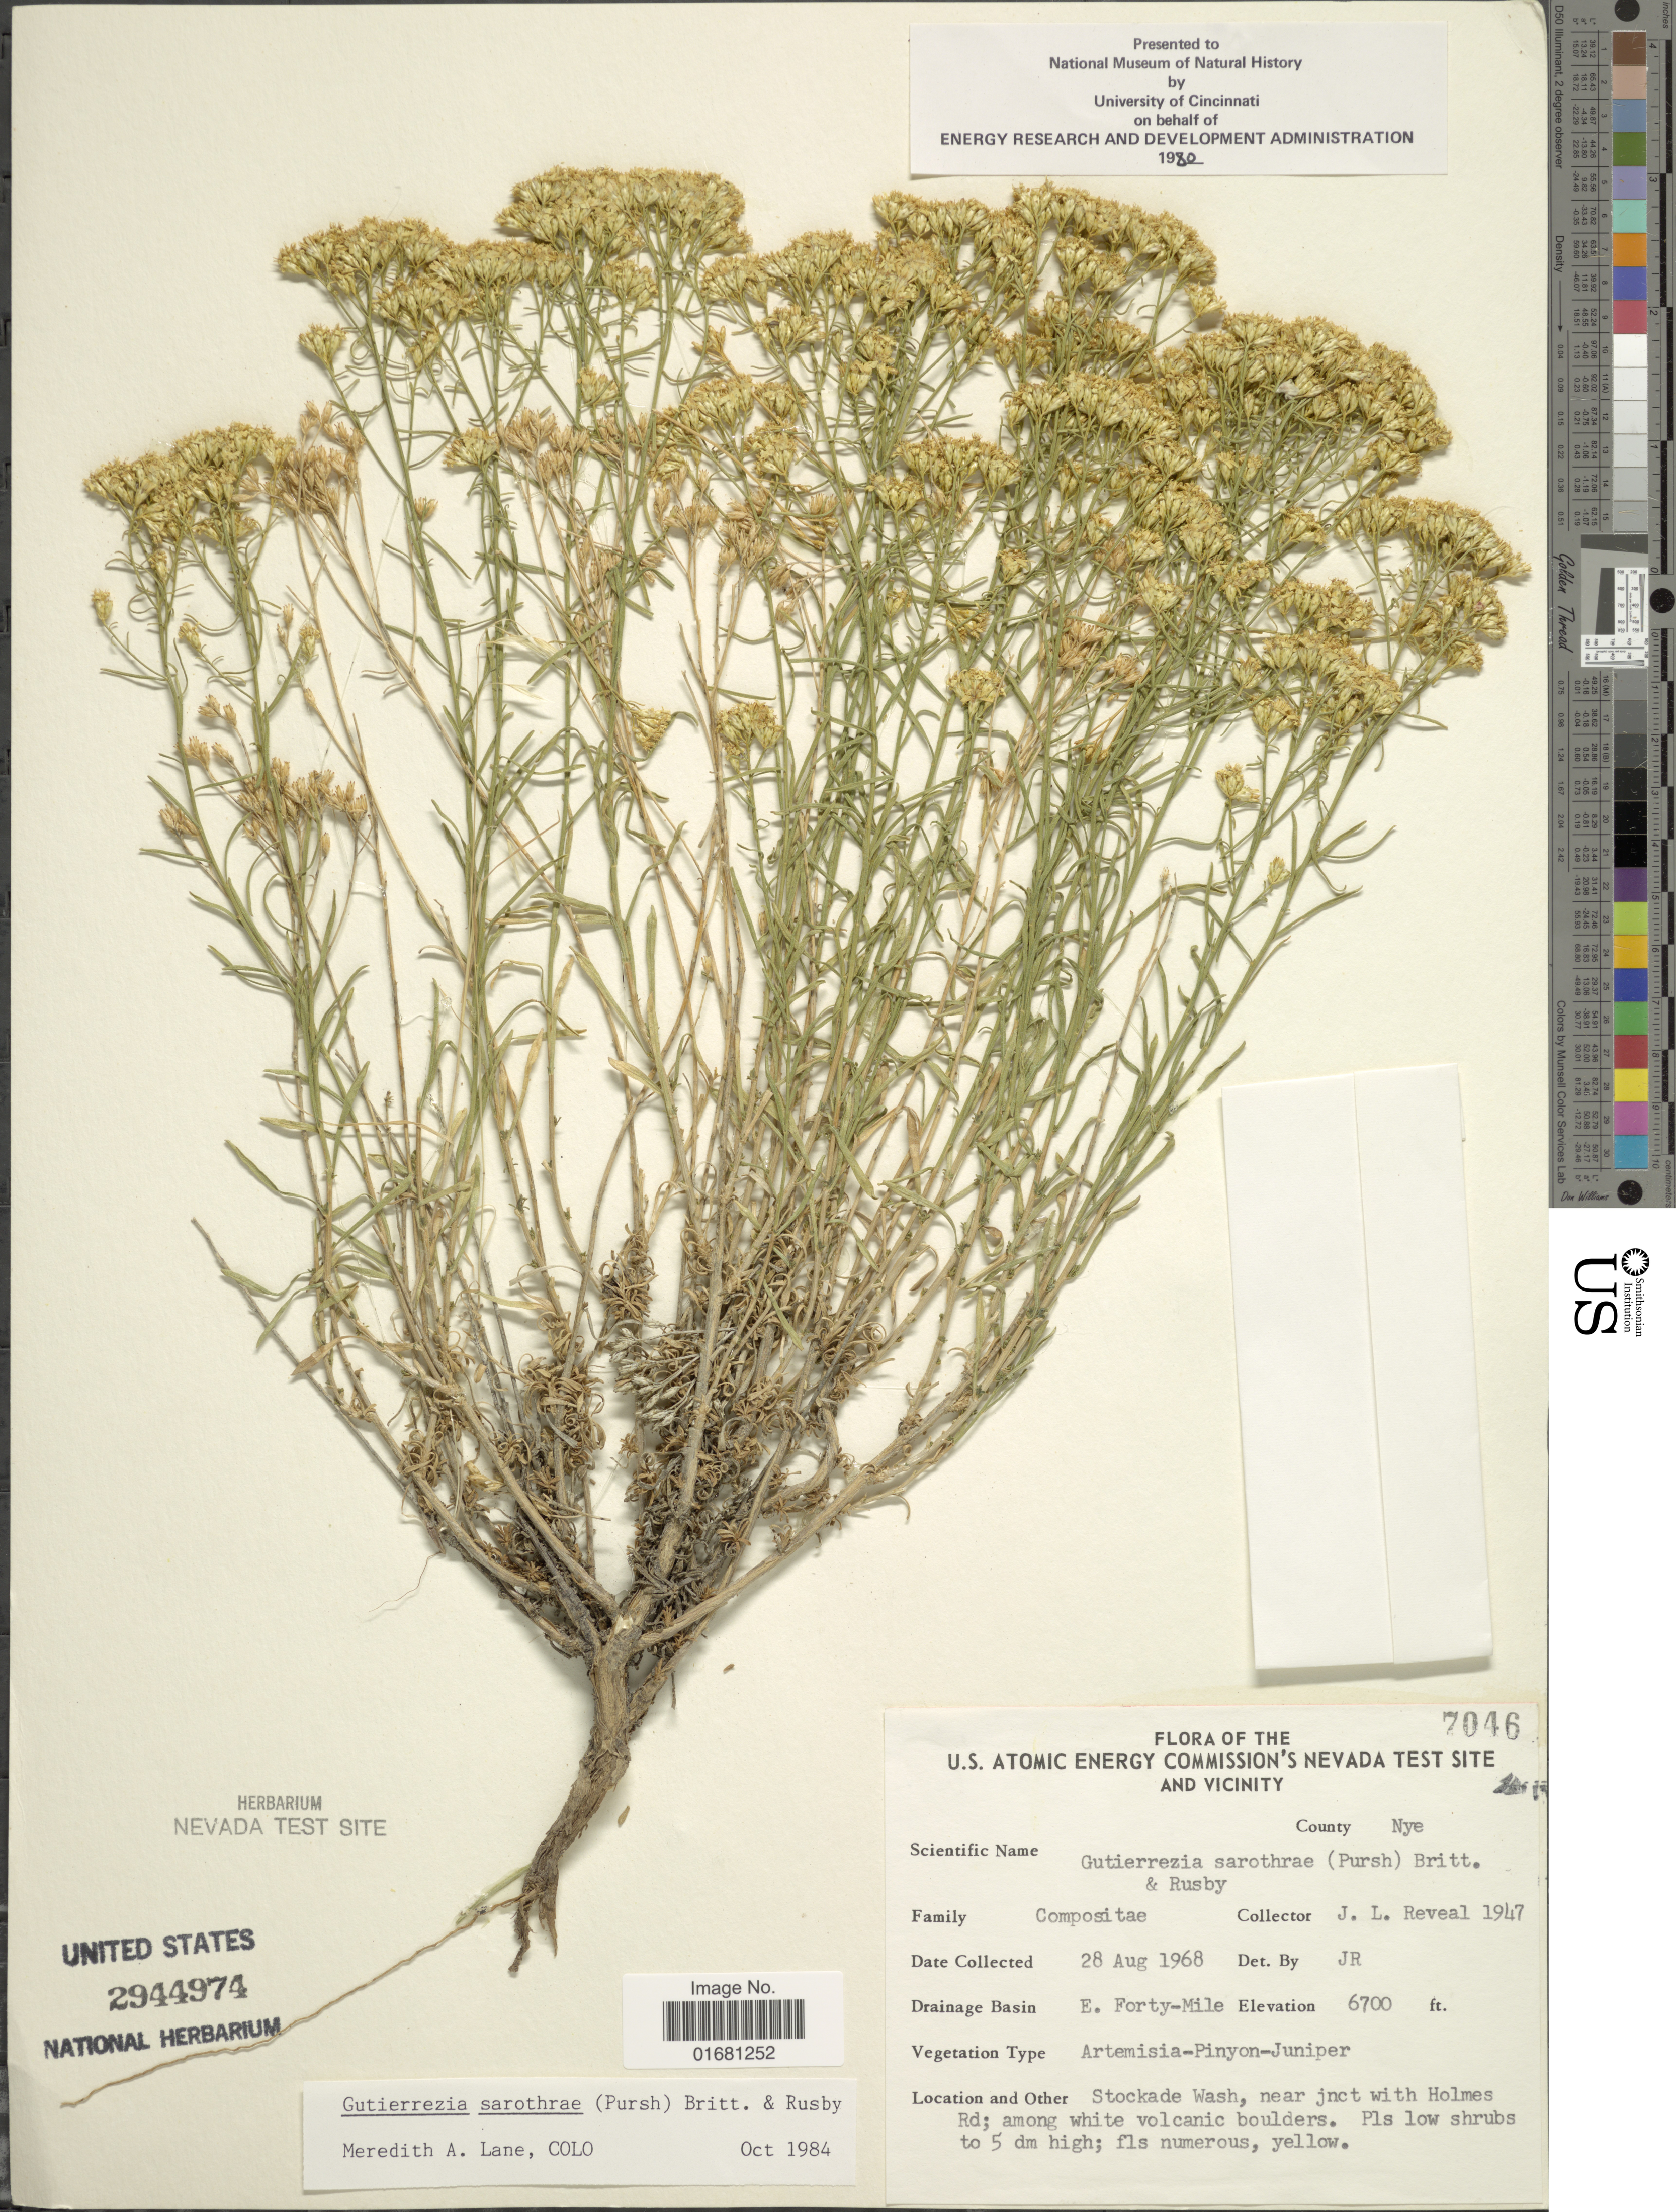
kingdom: Plantae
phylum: Tracheophyta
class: Magnoliopsida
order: Asterales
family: Asteraceae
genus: Gutierrezia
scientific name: Gutierrezia sarothrae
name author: (Pursh) Britton & Rusby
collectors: J. L. Reveal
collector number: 1947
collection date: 1968-08-28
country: United States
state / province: Nevada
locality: Nevada. County Nye. Stockade Wash, near jnct with Holmes Rd; among white colcanic boulders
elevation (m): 2042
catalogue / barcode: US 2944974